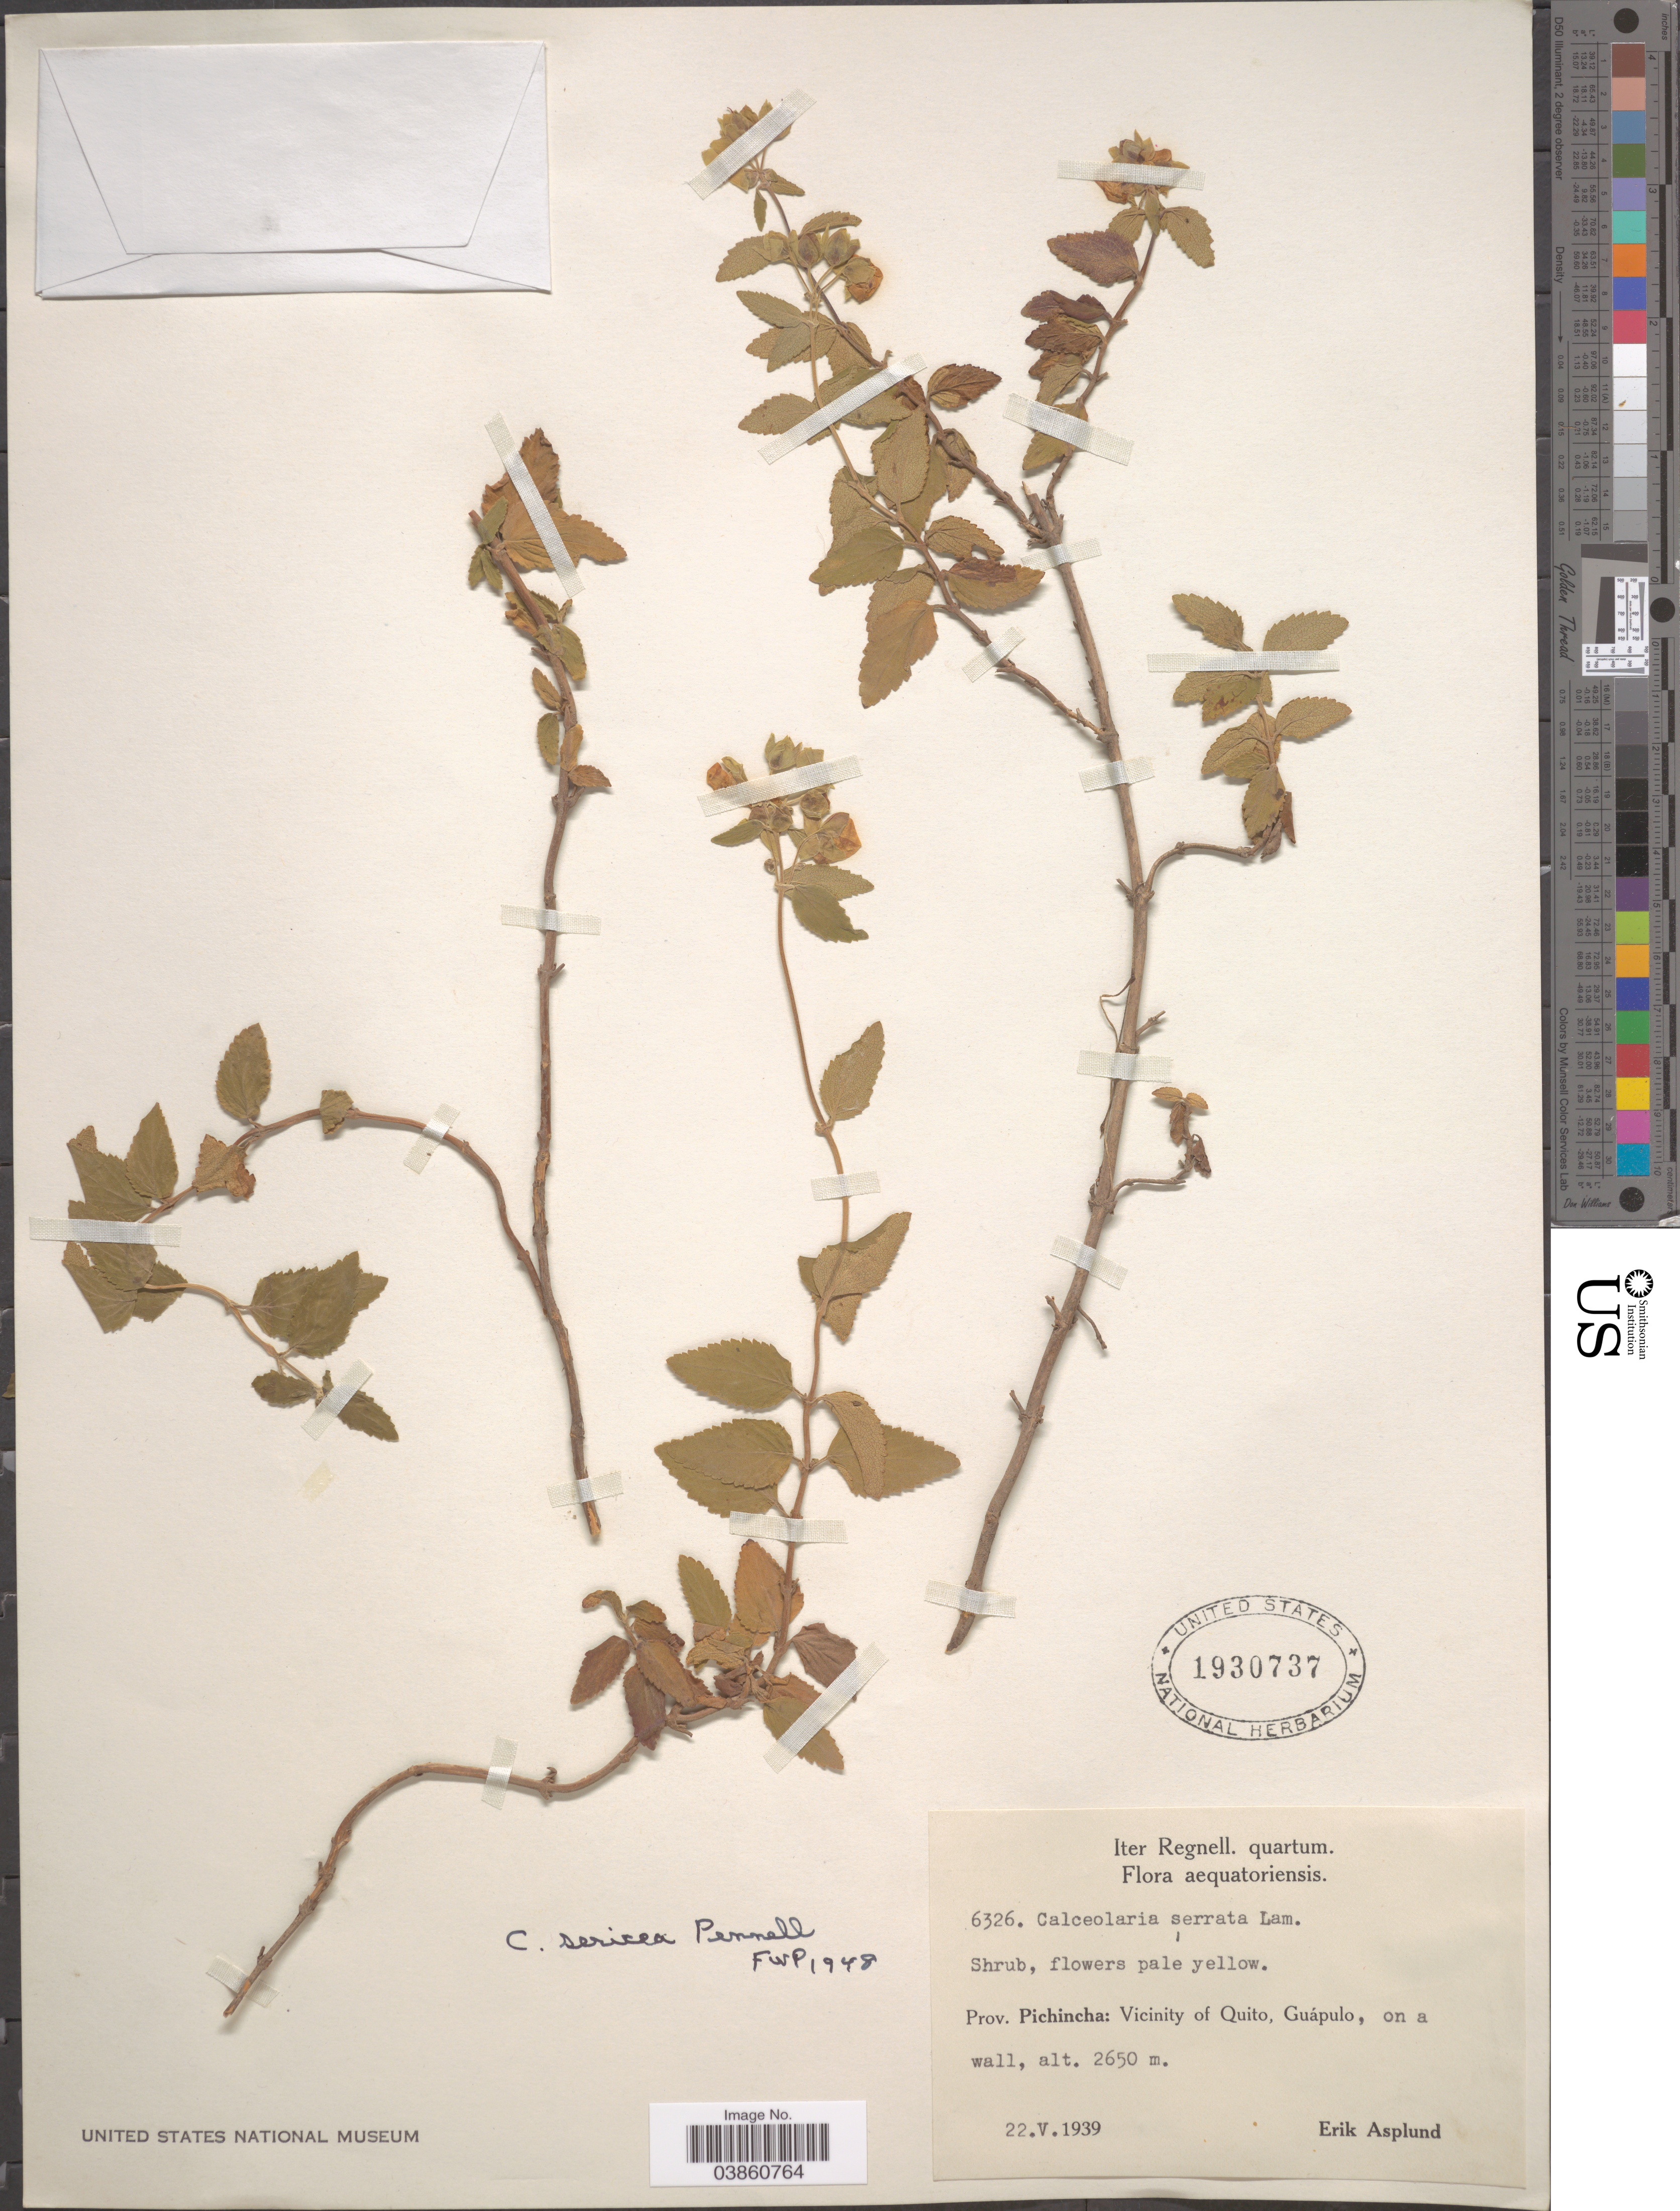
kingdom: Plantae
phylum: Tracheophyta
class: Magnoliopsida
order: Lamiales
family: Calceolariaceae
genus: Calceolaria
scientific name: Calceolaria sericea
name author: Pennell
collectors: E. Asplund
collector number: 6326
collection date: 1939-05-22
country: Ecuador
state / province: Pichincha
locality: Vicinity of Quito, Guápulo on a wall.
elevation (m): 2650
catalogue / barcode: US 1930737